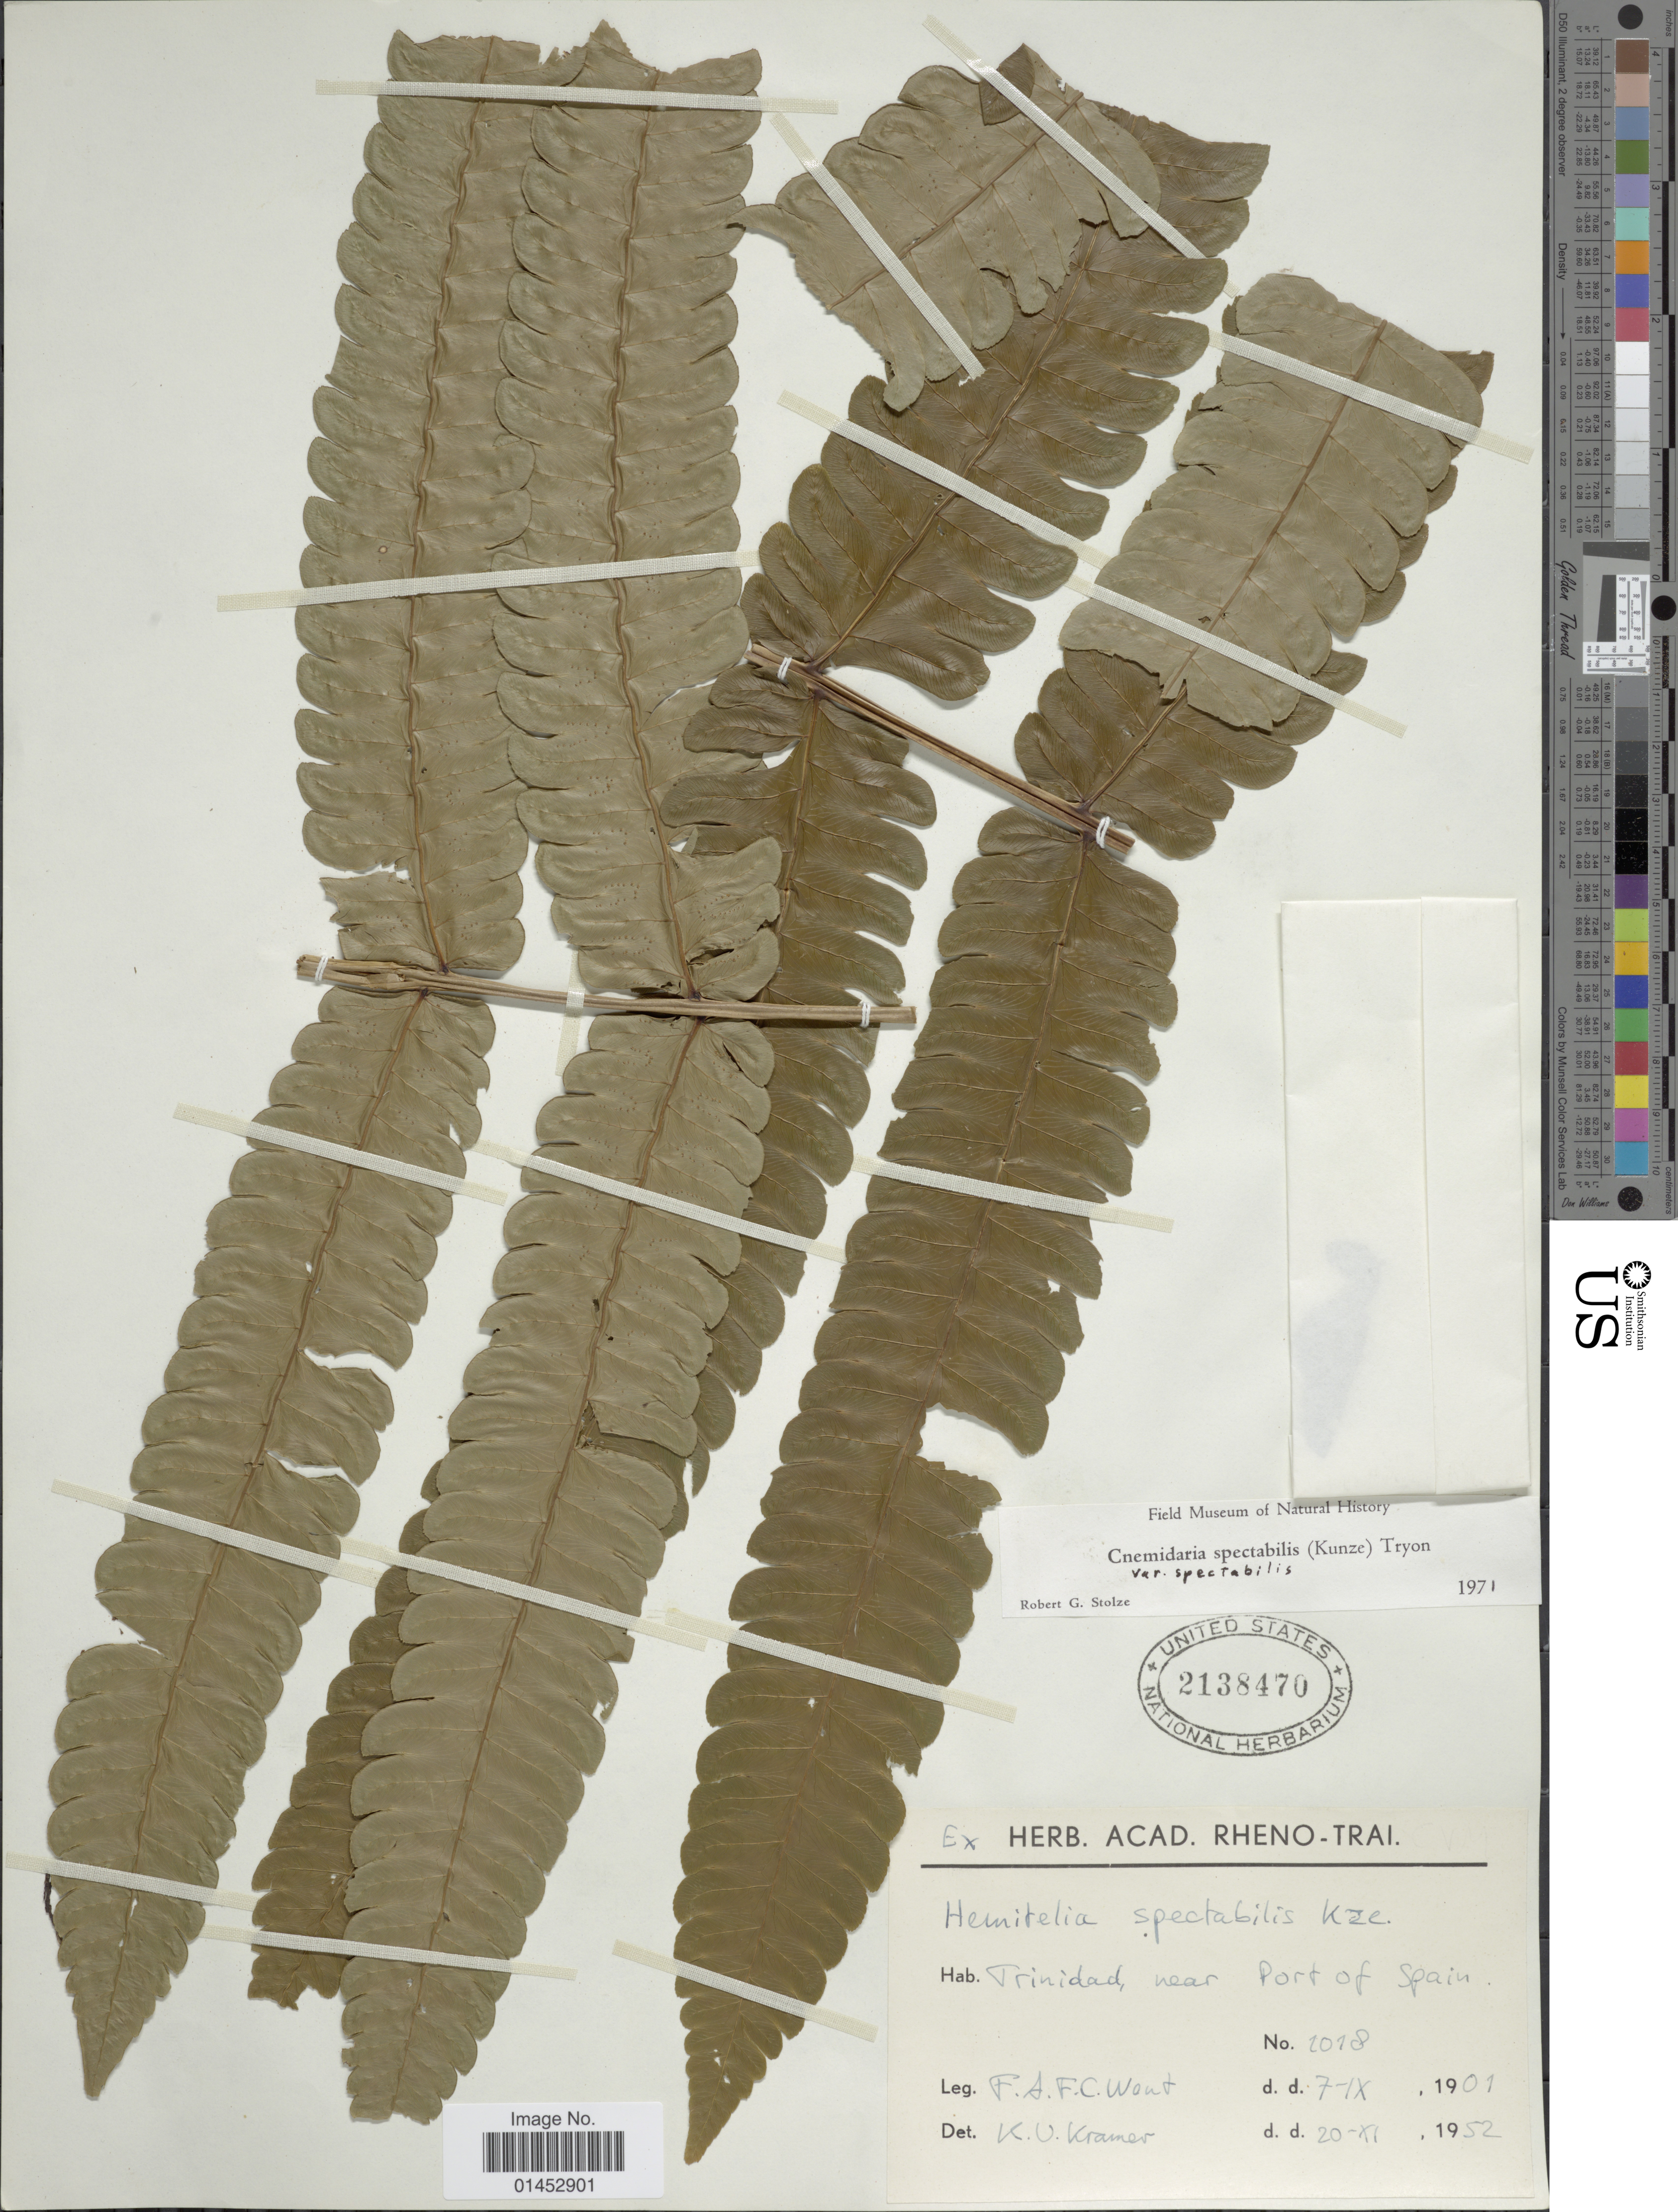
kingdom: Plantae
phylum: Tracheophyta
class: Polypodiopsida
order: Cyatheales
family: Cyatheaceae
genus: Cyathea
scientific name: Cyathea spectabilis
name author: (Kunze) Domin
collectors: F. A. Went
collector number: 1018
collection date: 1901-09-07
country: Trinidad and Tobago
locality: Trinidad, near Port of Spain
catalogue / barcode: US 2138470